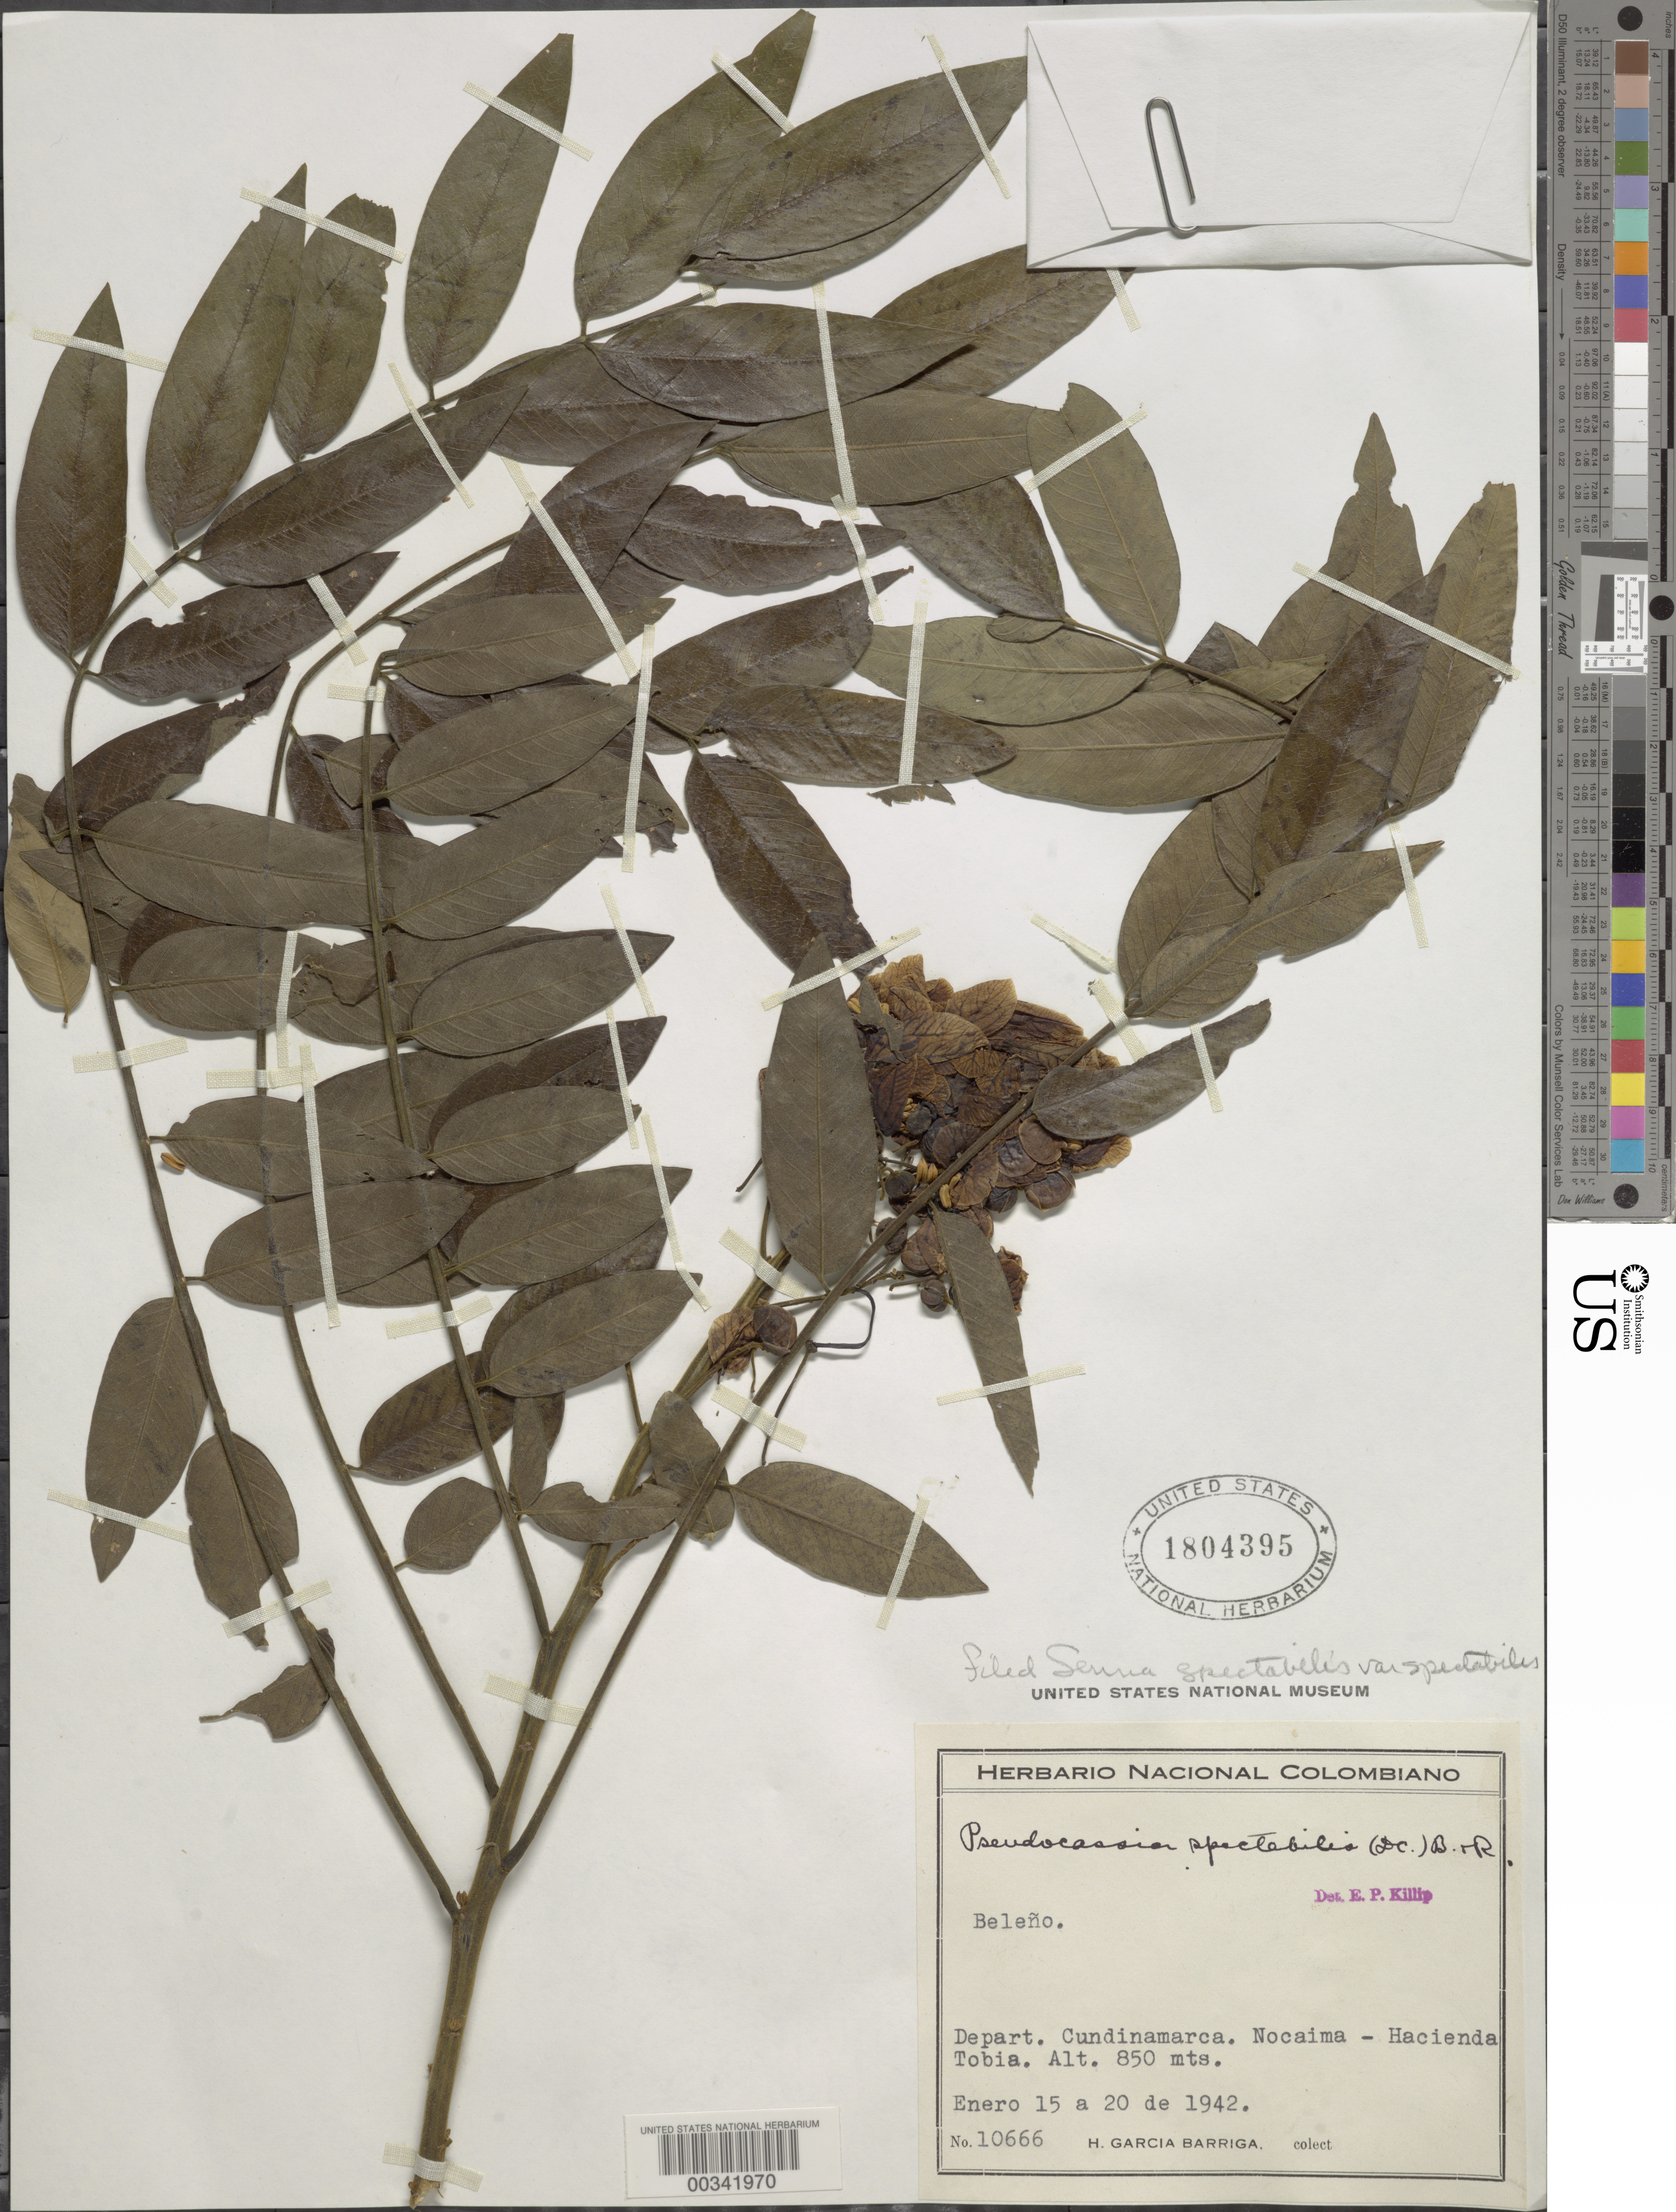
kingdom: Plantae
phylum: Tracheophyta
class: Magnoliopsida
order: Fabales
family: Fabaceae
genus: Senna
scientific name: Senna spectabilis var. spectabilis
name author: (DC.) H.S. Irwin & Barneby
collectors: H. García Barriga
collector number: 10666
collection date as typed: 15 Jan 1942 to 20 Jan 1942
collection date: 1942-01-15/1942-01-20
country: Colombia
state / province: Cundinamarca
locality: Nocaima - Hacienda Tobia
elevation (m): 850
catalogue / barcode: US 1804395